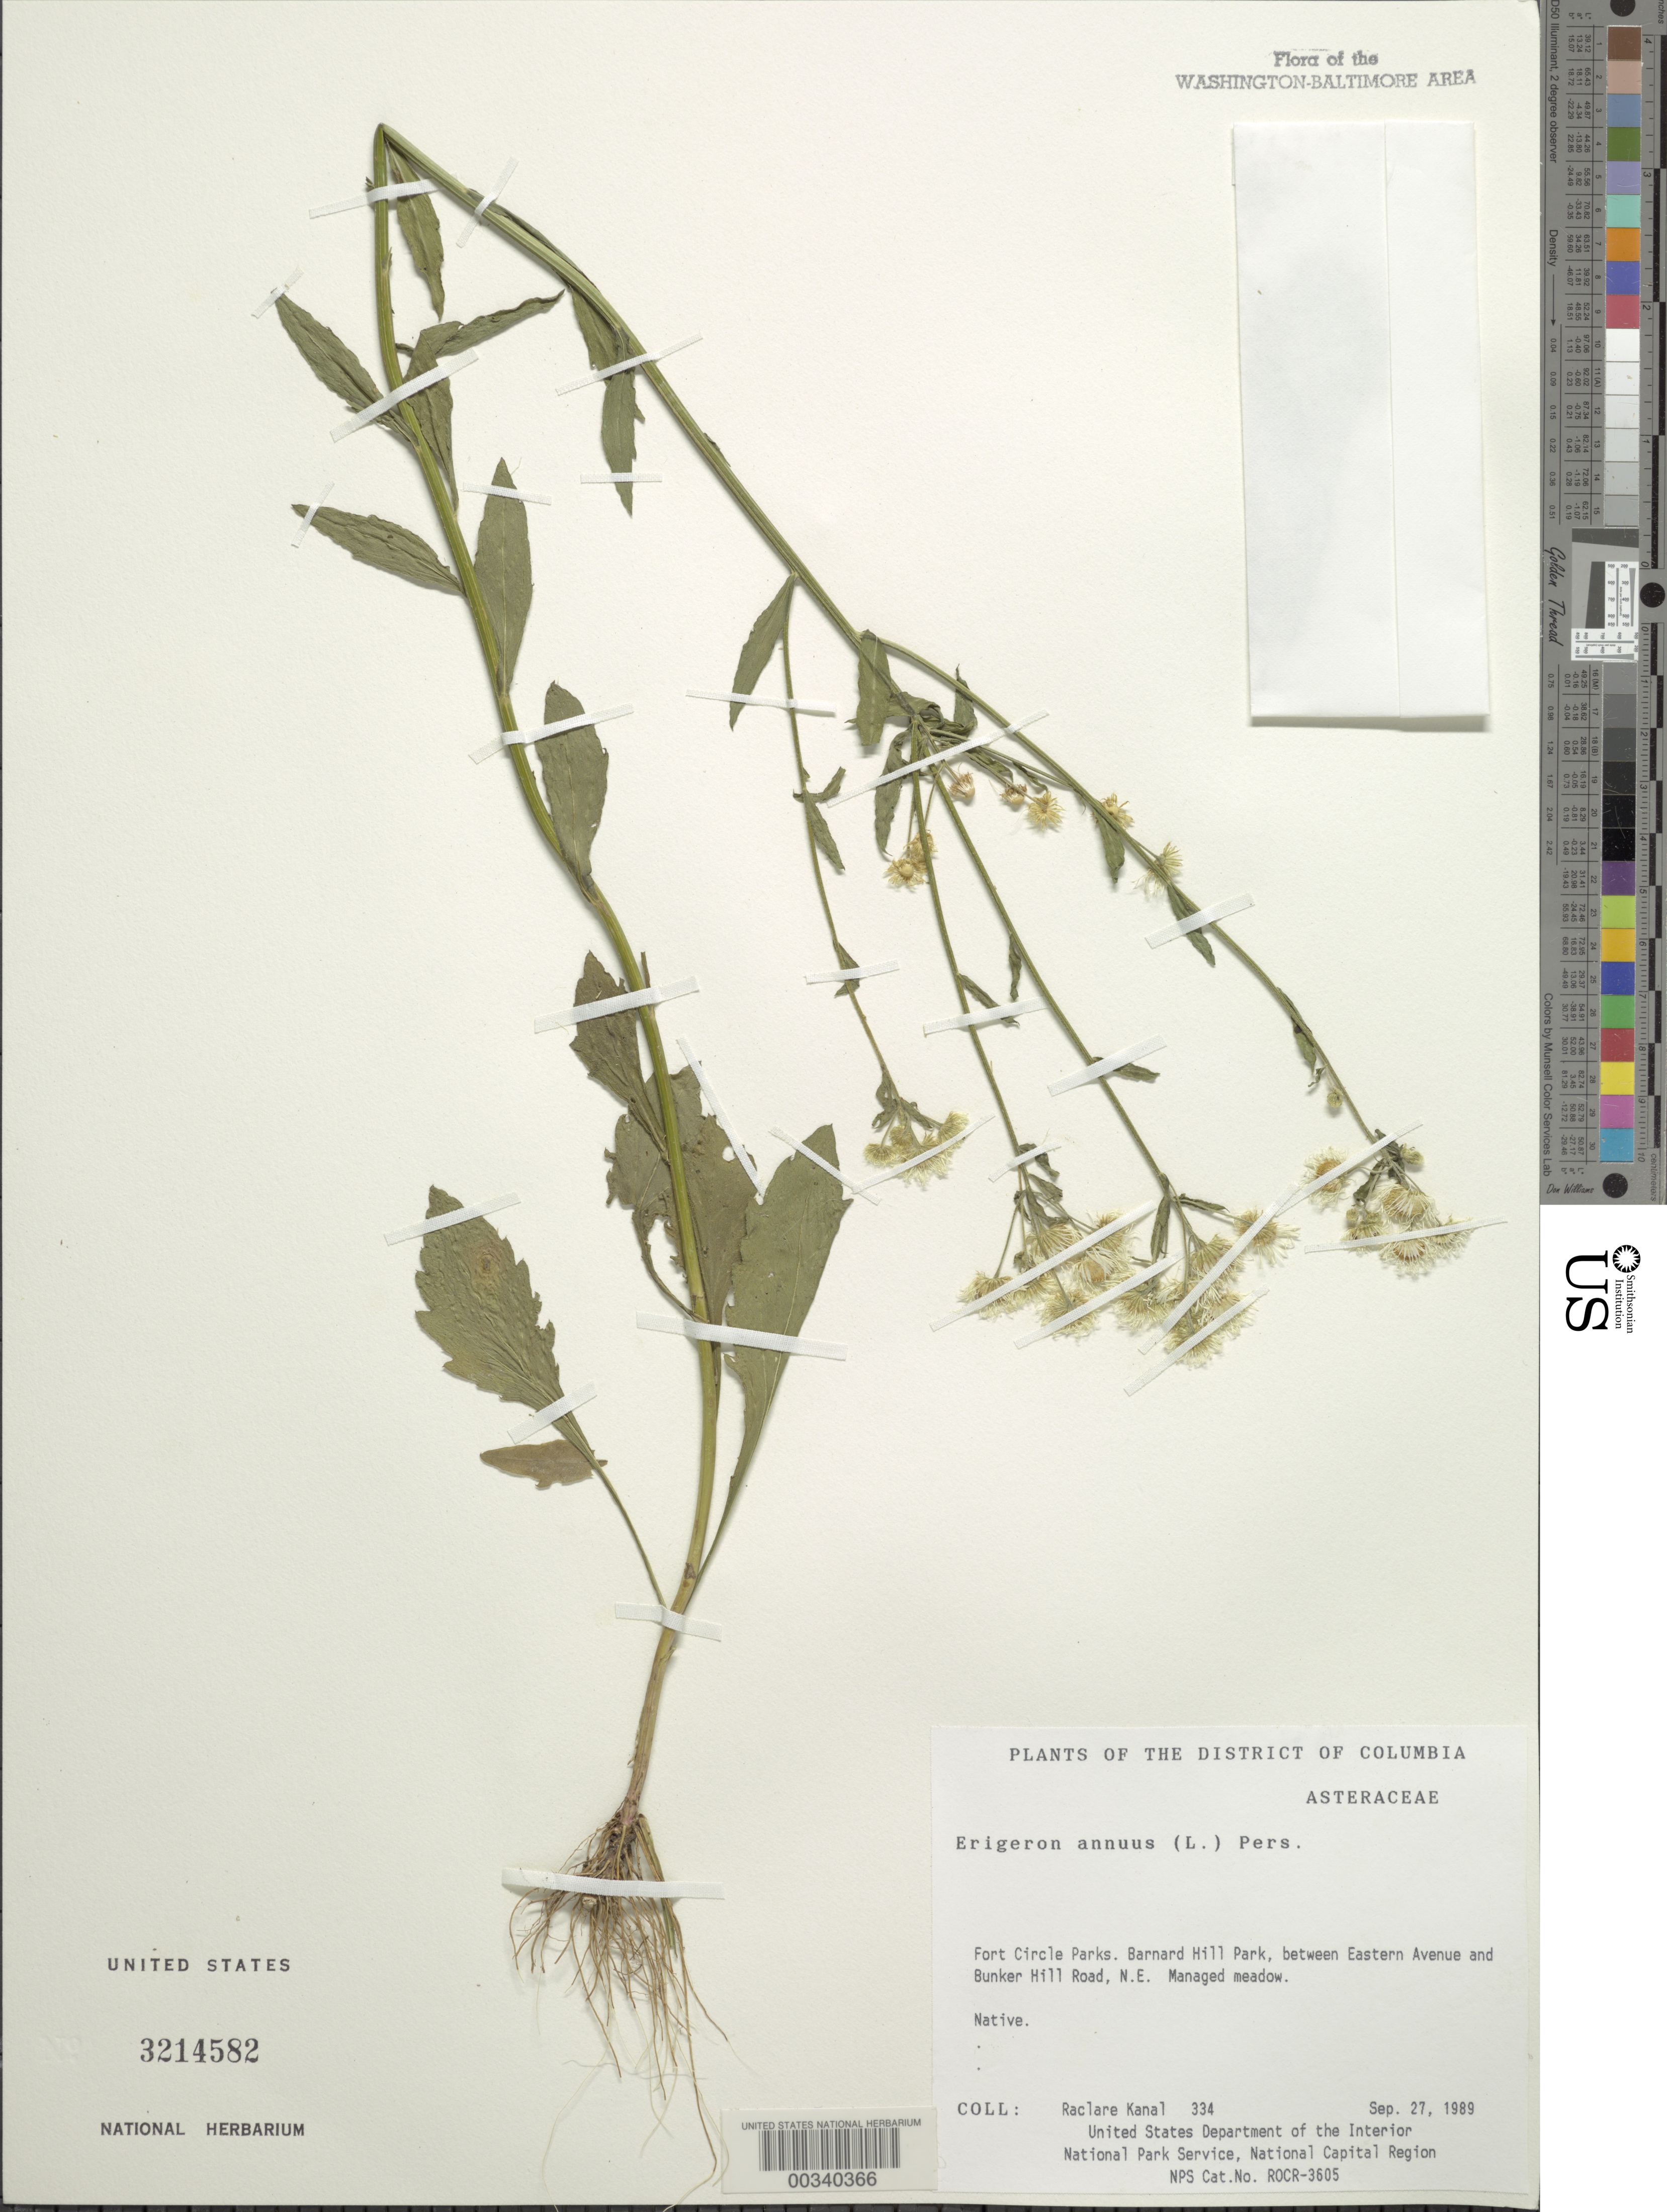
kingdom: Plantae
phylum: Tracheophyta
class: Magnoliopsida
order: Asterales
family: Asteraceae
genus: Erigeron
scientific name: Erigeron annuus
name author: (L.) Pers.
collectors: R. Kanal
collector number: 334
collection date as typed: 27 Sep 1989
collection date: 1989-09-27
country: United States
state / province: District of Columbia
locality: Fort Circle Parks, Barnard Hill Park, between Eastern Ave. and Bunker Hill Road, NE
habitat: Managed meadows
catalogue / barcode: US 3214582